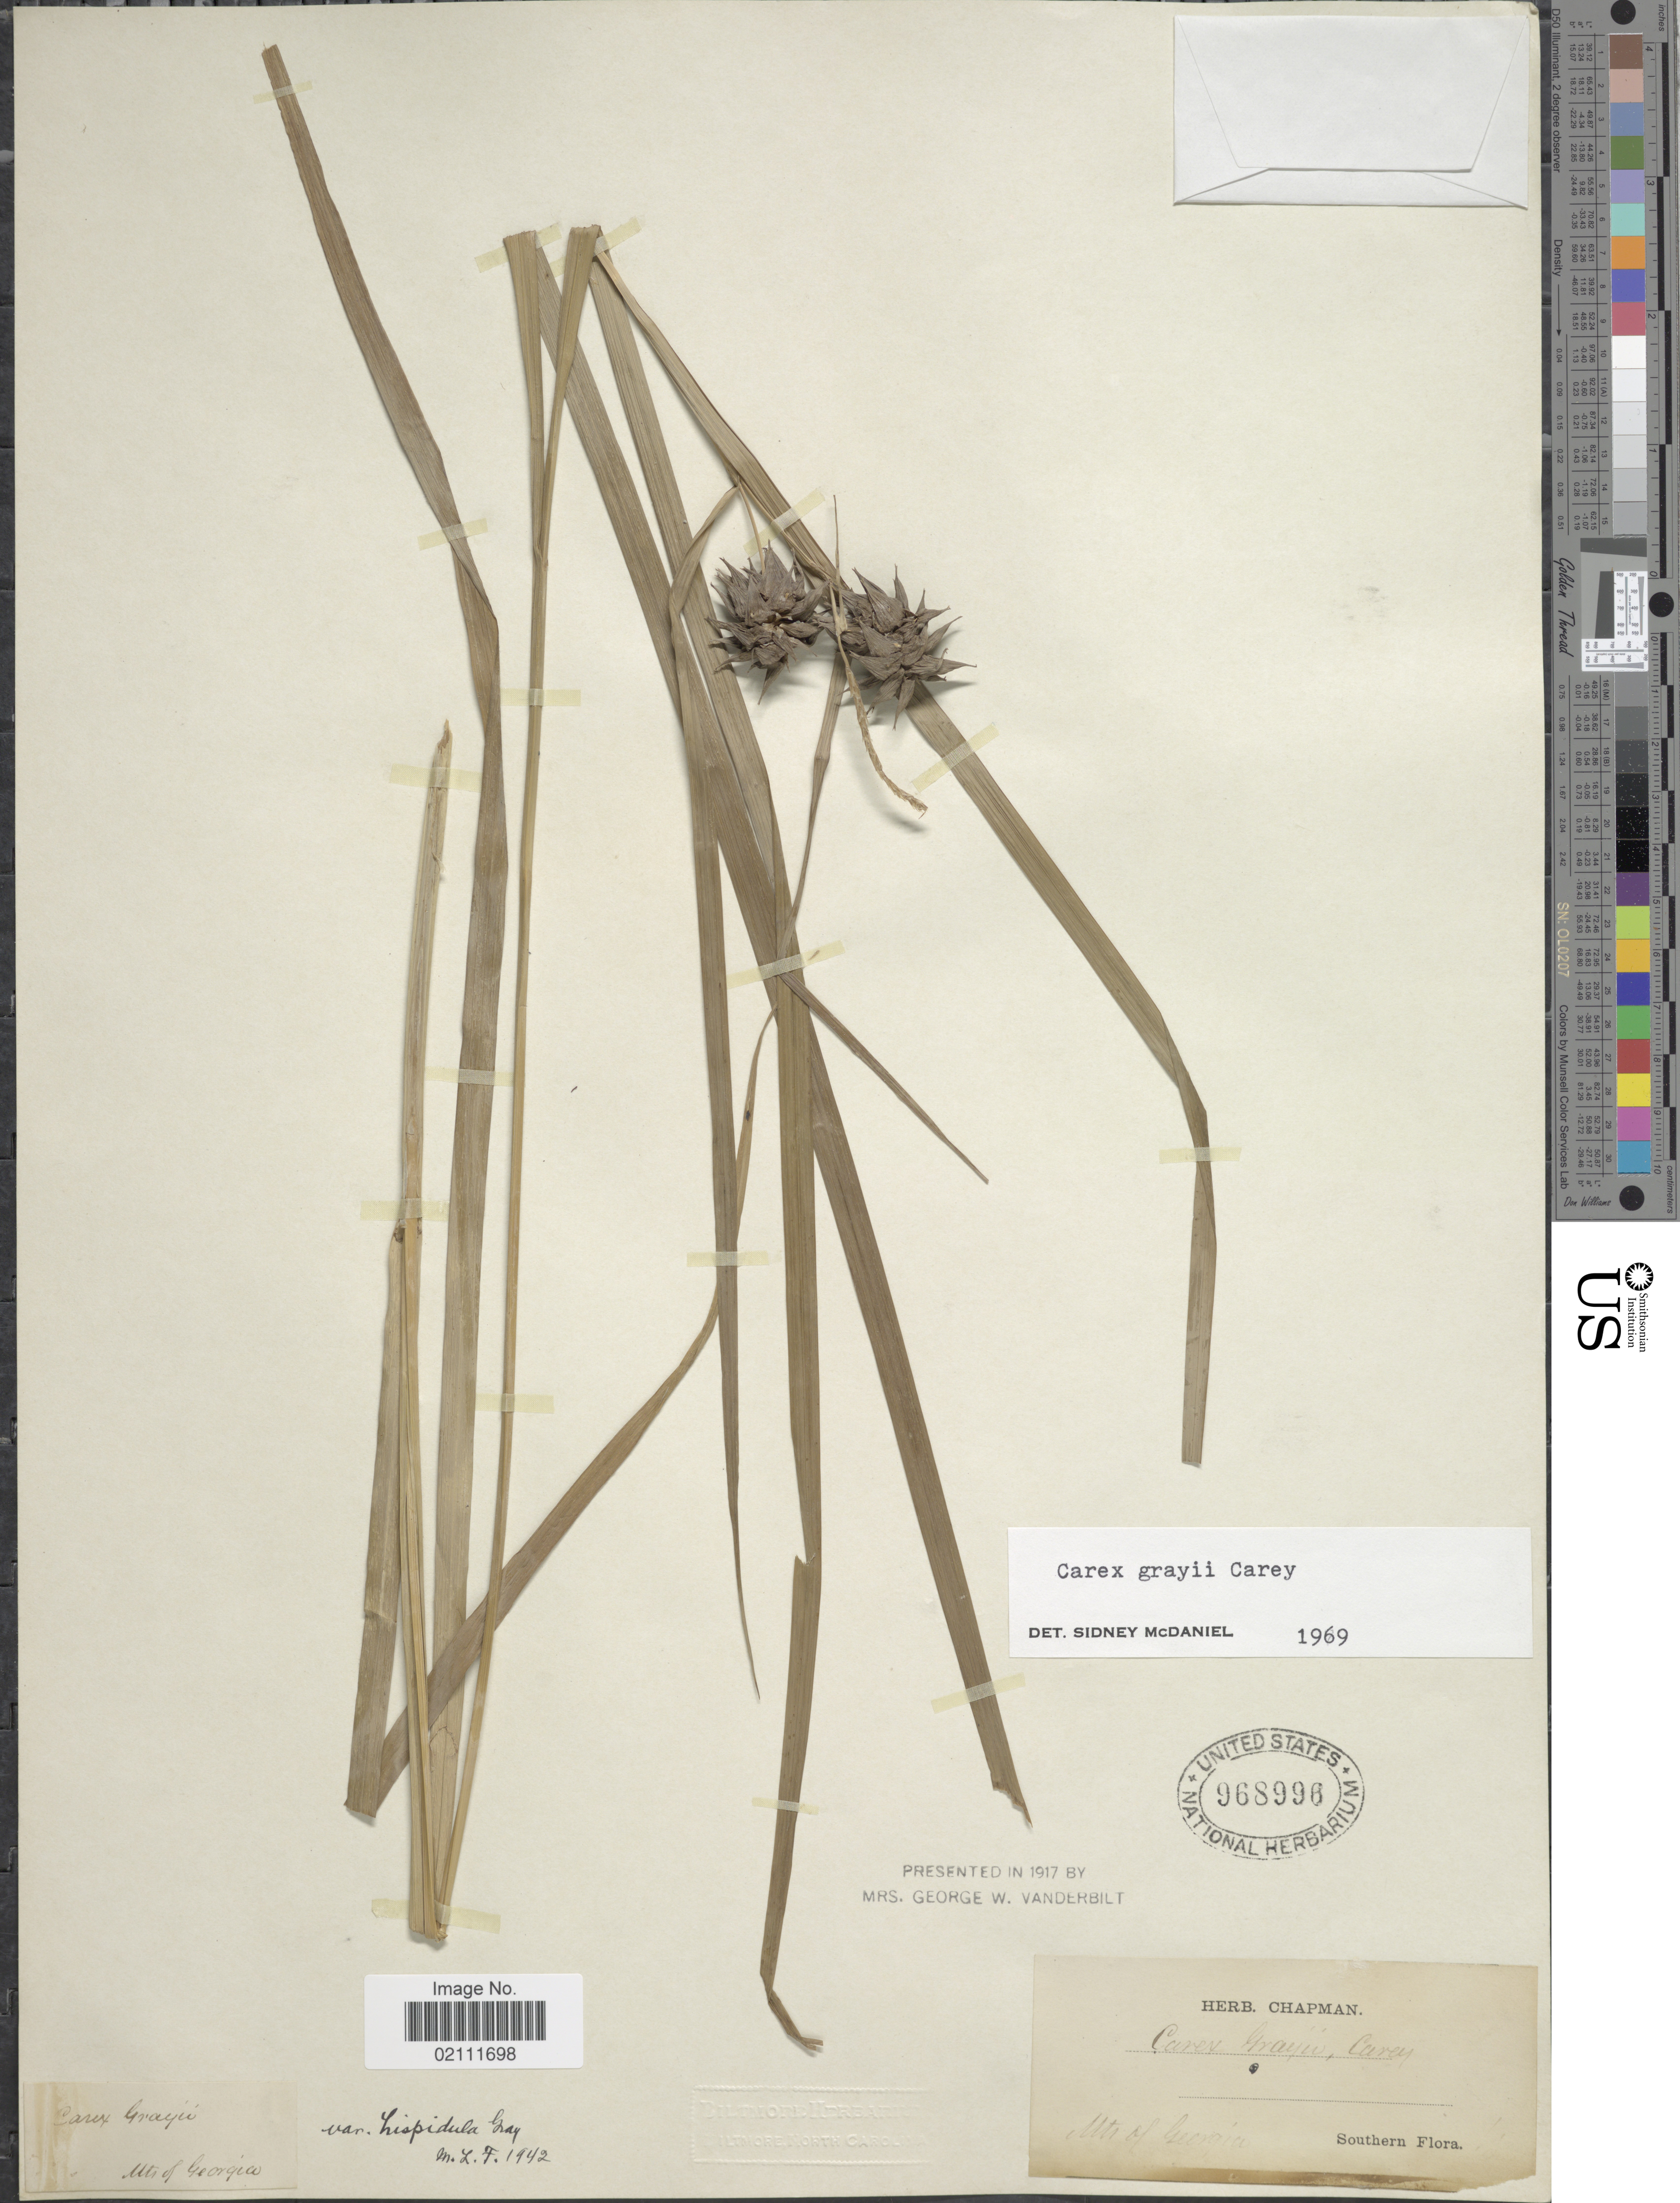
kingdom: Plantae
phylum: Tracheophyta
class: Liliopsida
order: Poales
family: Cyperaceae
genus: Carex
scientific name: Carex grayi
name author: J. Carey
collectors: ex herb. Chapman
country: United States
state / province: Georgia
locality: Mts. of Georgia, Southern Flora.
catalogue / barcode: US 968996